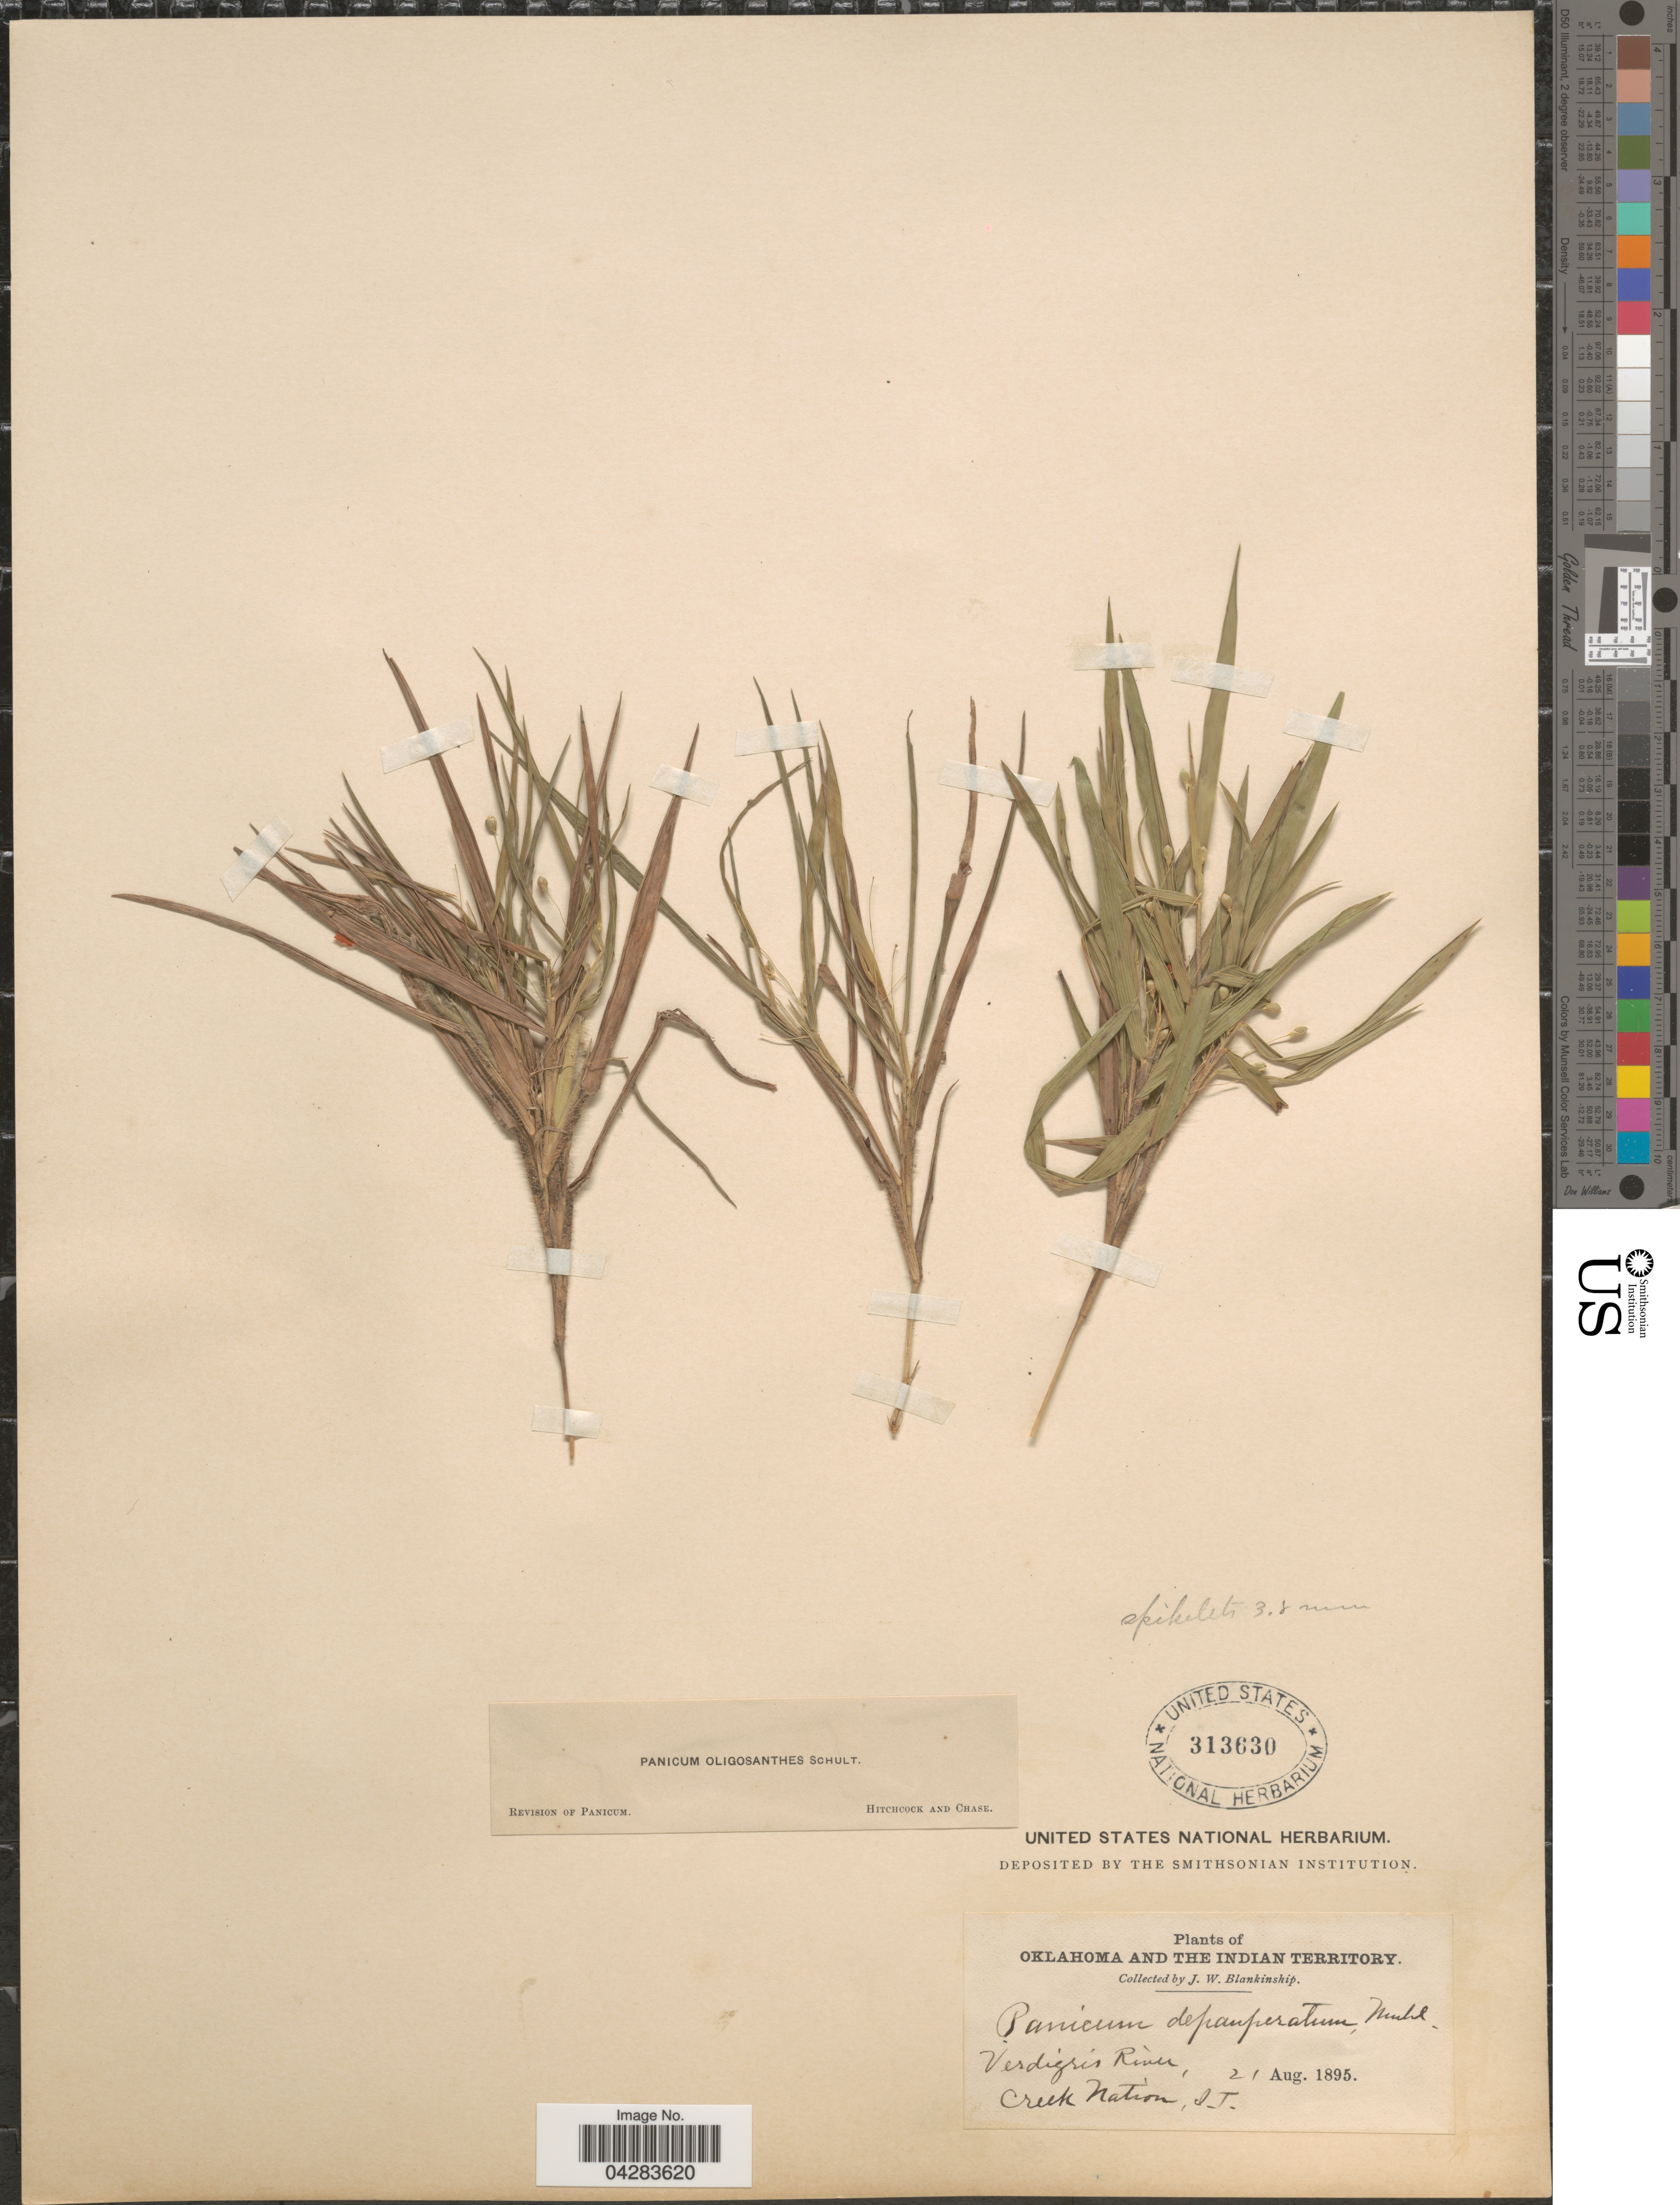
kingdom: Plantae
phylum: Tracheophyta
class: Liliopsida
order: Poales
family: Poaceae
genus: Dichanthelium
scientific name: Dichanthelium oligosanthes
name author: (Schult.) Gould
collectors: J. W. Blankinship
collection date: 1895-08-21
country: United States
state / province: Oklahoma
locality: The Indian Territory. Verdigris River, Creek Nation. I. T.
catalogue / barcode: US 313630